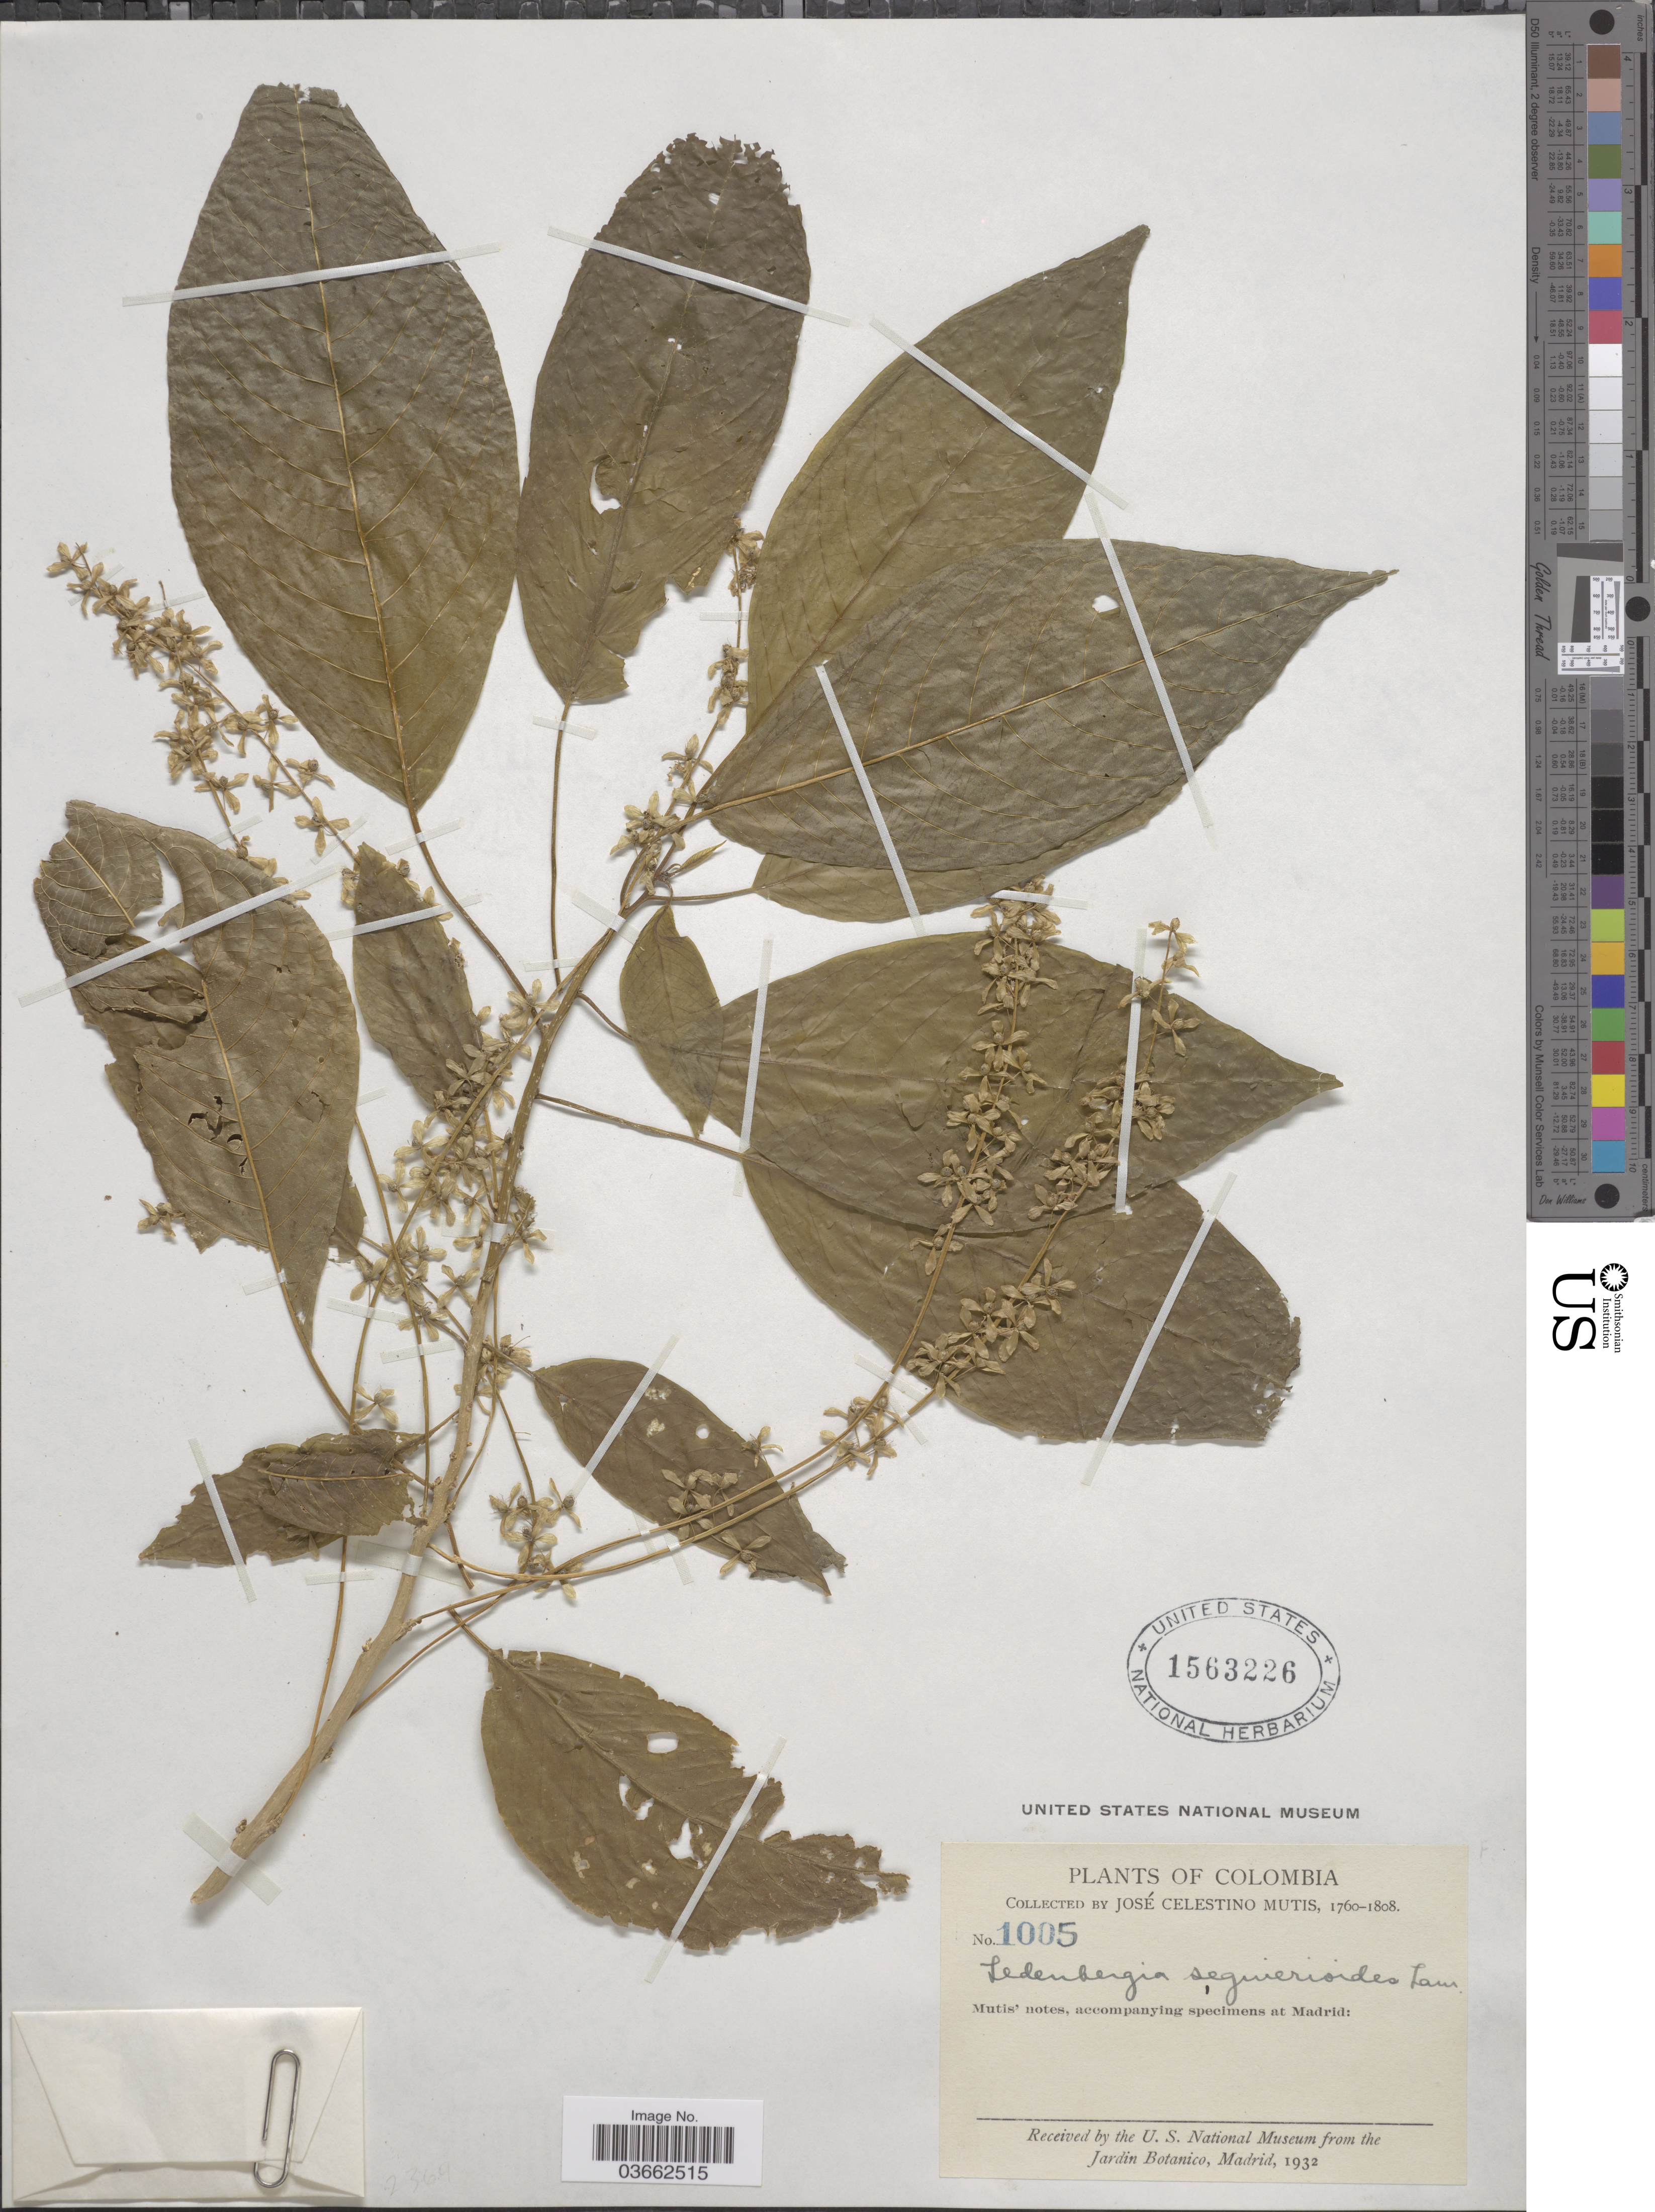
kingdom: Plantae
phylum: Tracheophyta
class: Magnoliopsida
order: Caryophyllales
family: Phytolaccaceae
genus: Flueckigera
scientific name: Flueckigera seguierodes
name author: (Klotzsch ex Moq.) Kuntze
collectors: J. C. B. Mutis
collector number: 1005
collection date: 1760/1808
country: Colombia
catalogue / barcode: US 1563226